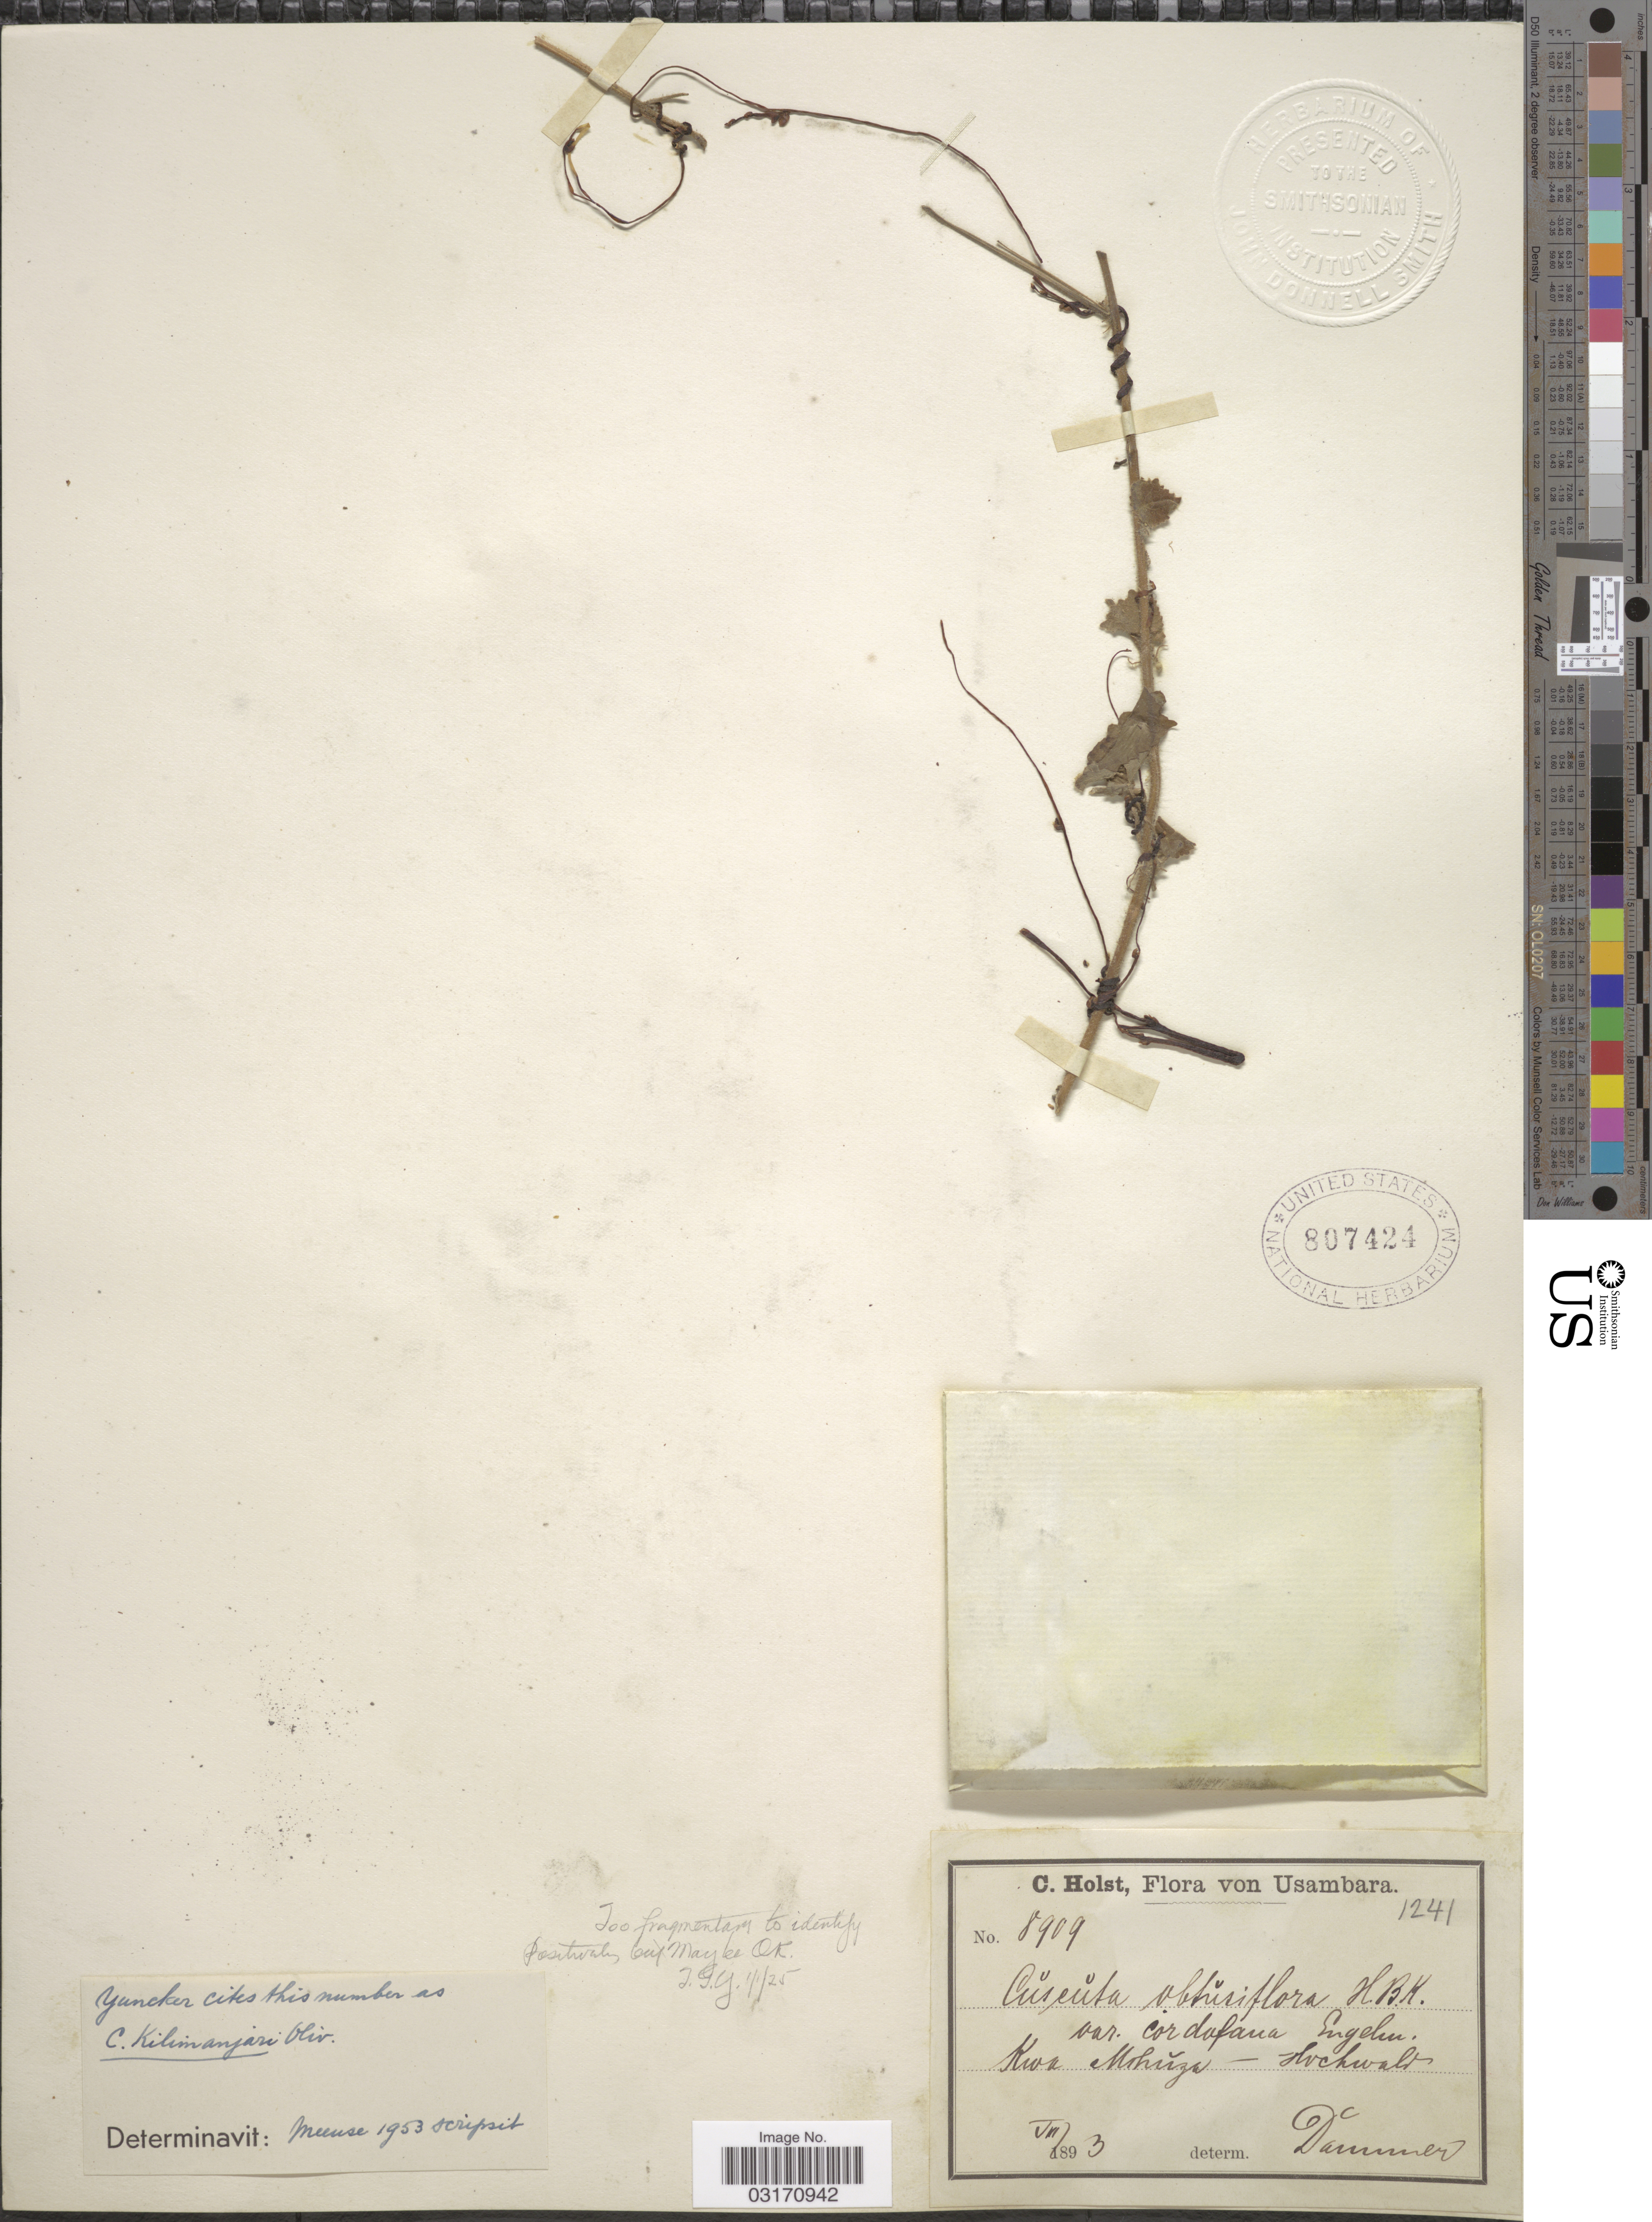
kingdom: Plantae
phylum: Tracheophyta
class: Magnoliopsida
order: Solanales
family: Convolvulaceae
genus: Cuscuta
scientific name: Cuscuta kilimanjari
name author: Oliv.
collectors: C. H. Holst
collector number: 8909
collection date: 1893-07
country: Tanzania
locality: Usambara. Kwa Matuza - Hochwald.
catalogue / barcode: US 807424